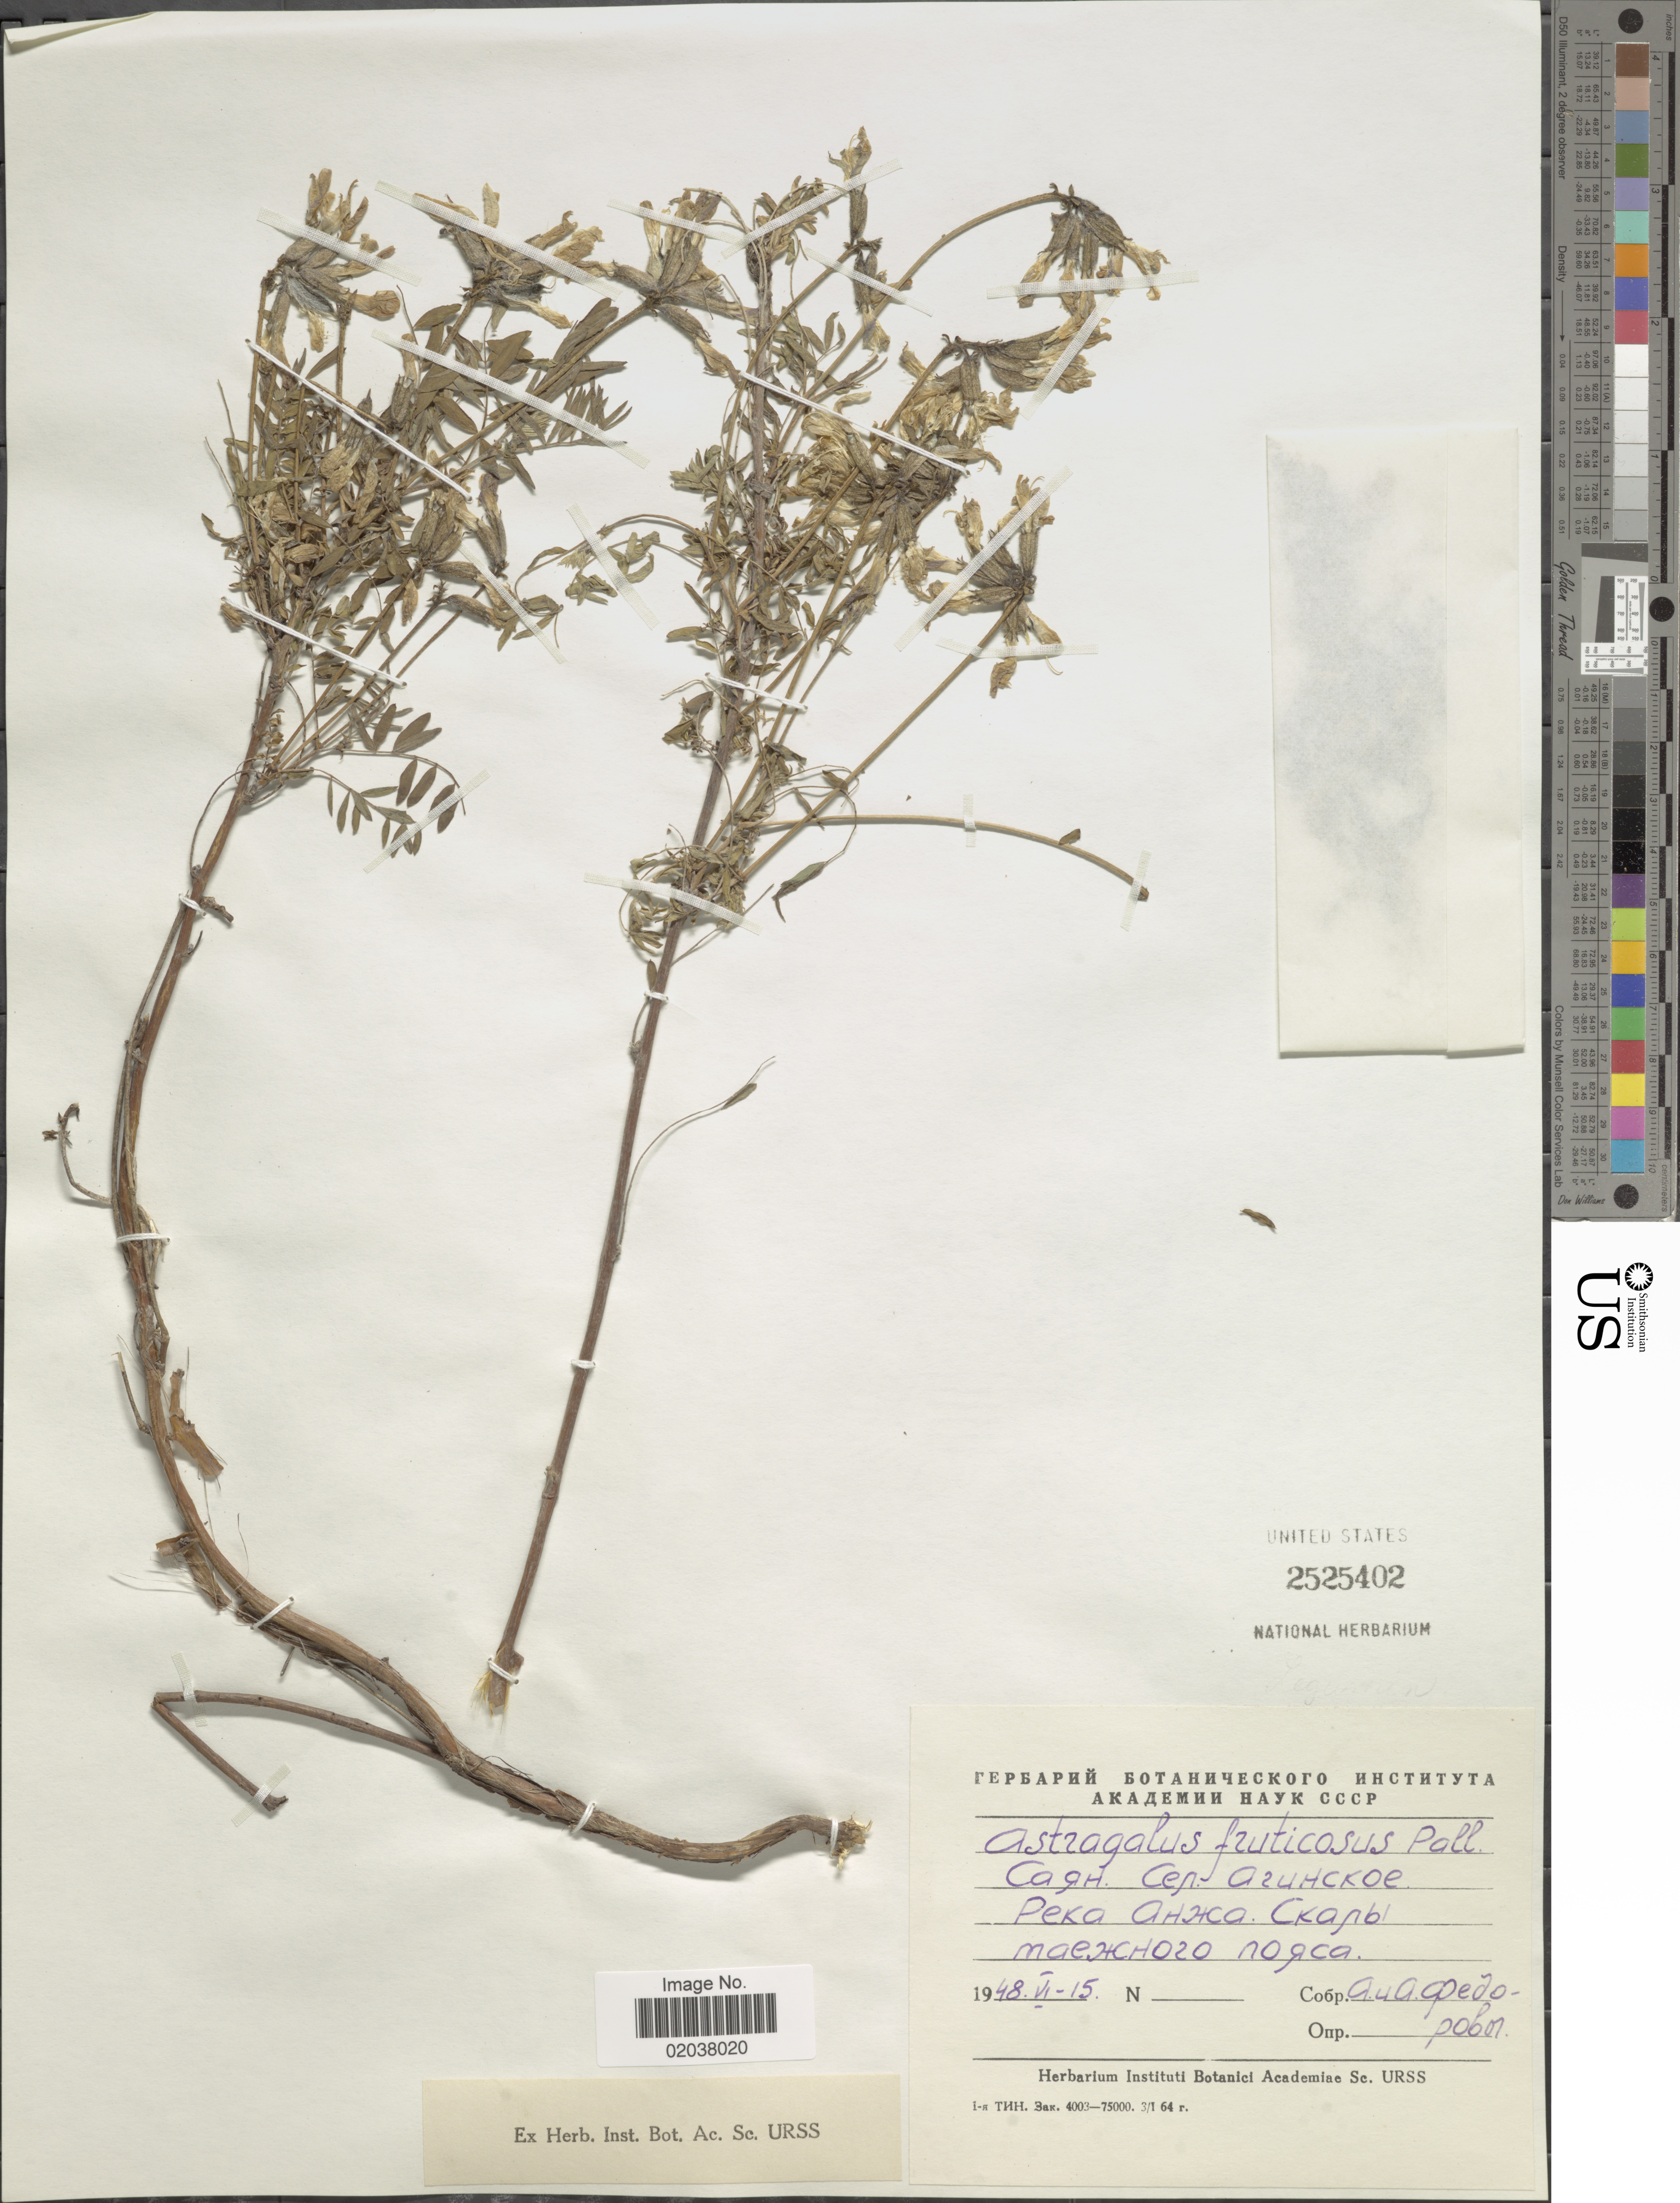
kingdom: Plantae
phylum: Tracheophyta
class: Magnoliopsida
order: Fabales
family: Fabaceae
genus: Astragalus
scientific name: Astragalus fruticosus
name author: Pall.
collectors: A. Fedorov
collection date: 1948-06-15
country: Russian Federation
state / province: Tuva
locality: Sayan Mountains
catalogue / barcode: US 2525402